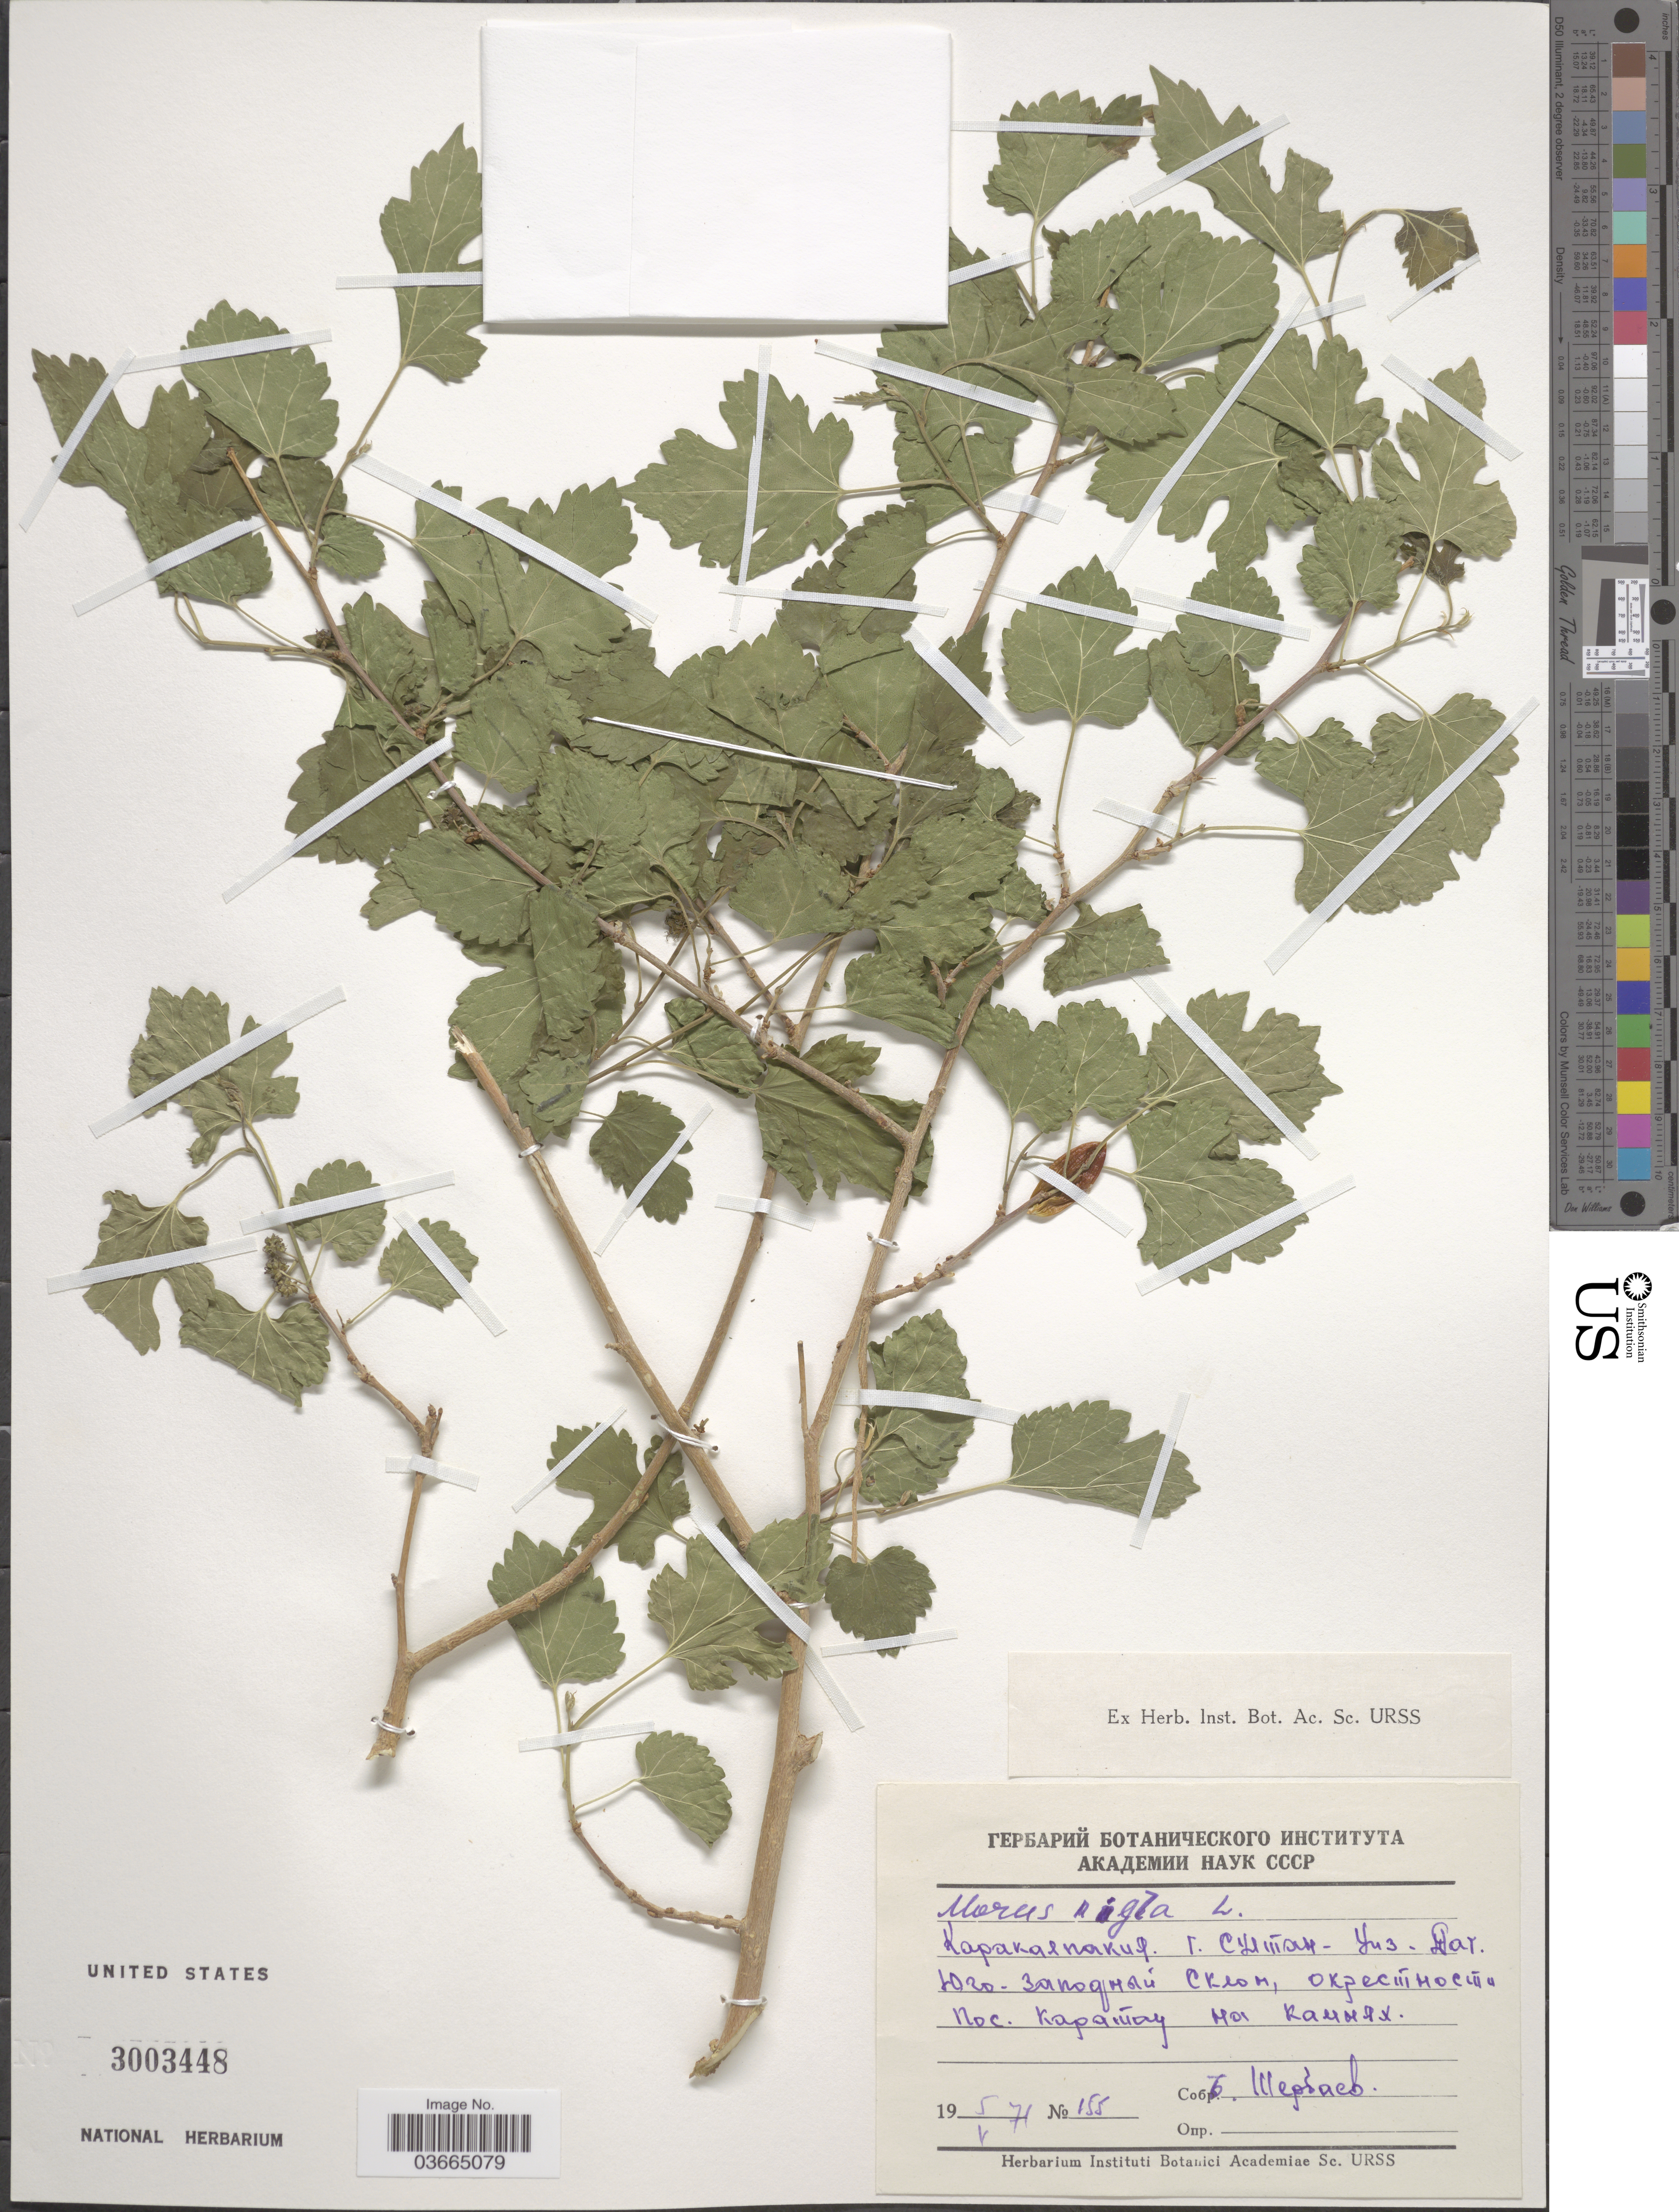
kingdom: Plantae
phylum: Tracheophyta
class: Magnoliopsida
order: Rosales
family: Moraceae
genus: Morus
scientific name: Morus nigra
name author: L.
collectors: B. Sherbaev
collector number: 155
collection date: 1971-05-05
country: Uzbekistan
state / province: Qoraqalpog'iston Republikasi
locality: Sultan Uizdag Mt., vicinity of villadge Karatau.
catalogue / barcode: US 3003448